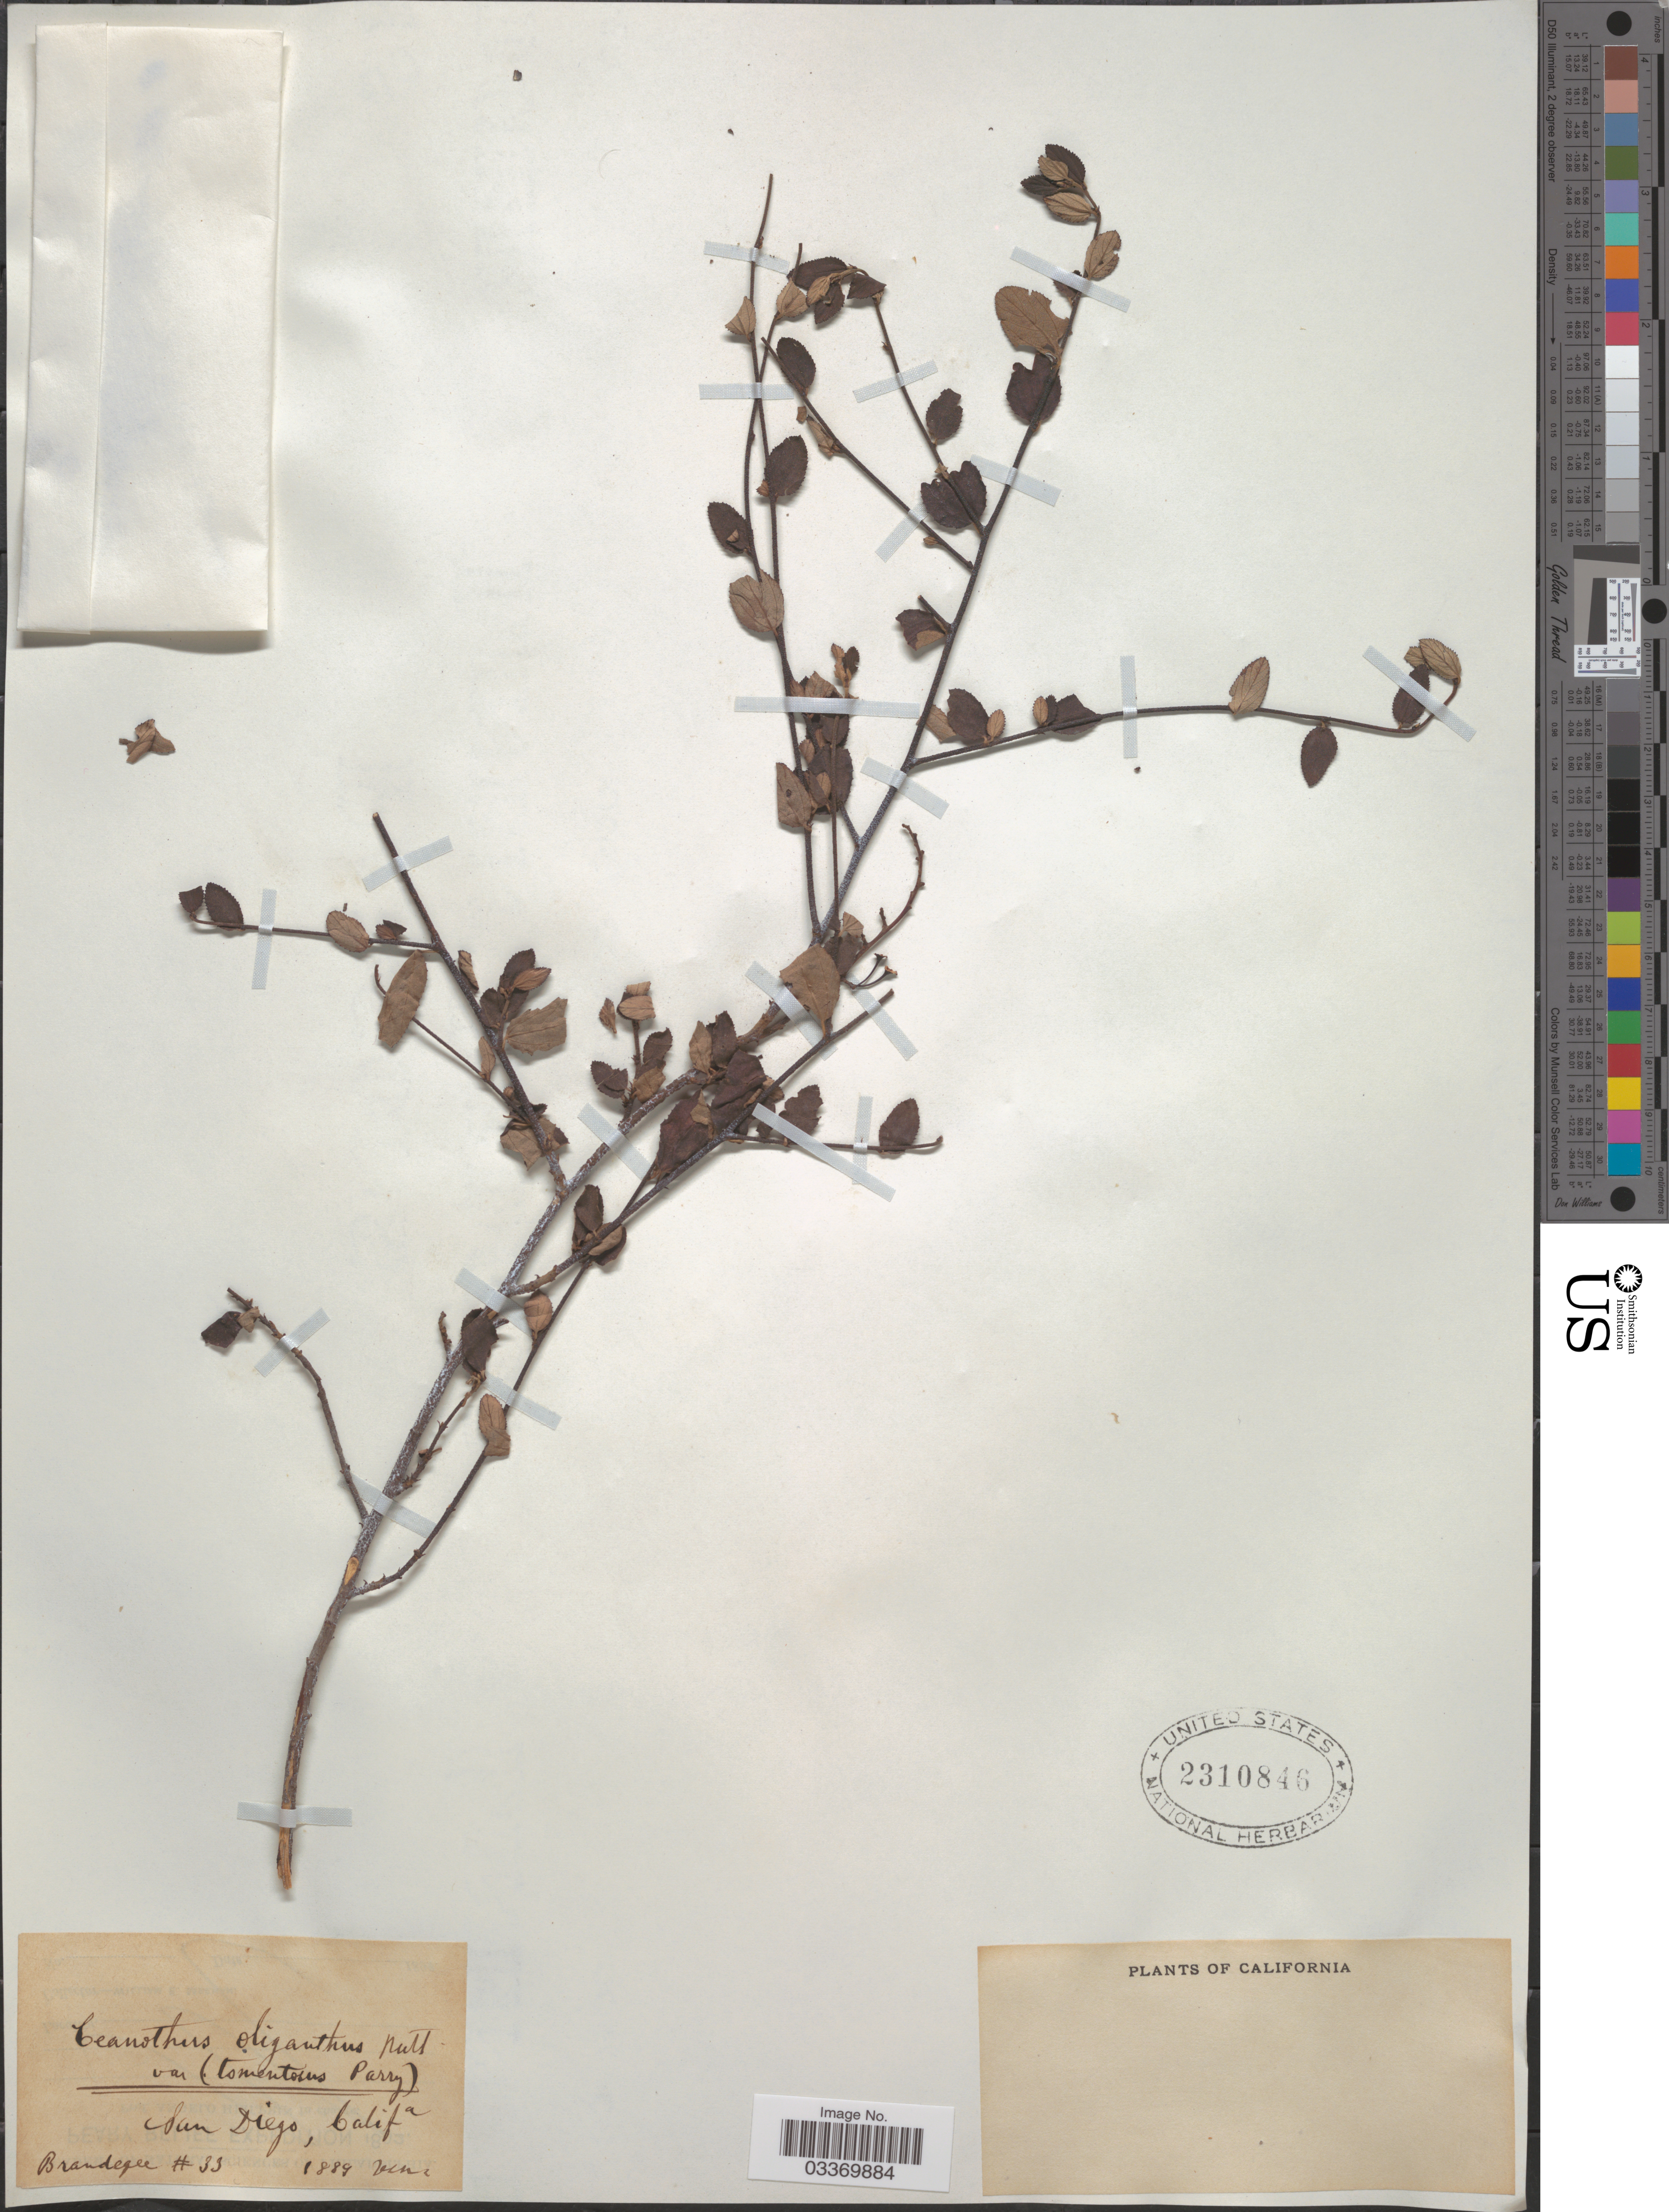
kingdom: Plantae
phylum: Tracheophyta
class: Magnoliopsida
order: Rosales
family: Rhamnaceae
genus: Ceanothus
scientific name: Ceanothus oliganthus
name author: Nutt.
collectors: -- Brandegee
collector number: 33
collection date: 1889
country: United States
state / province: California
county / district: San Diego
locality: San Diego.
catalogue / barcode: US 2310846